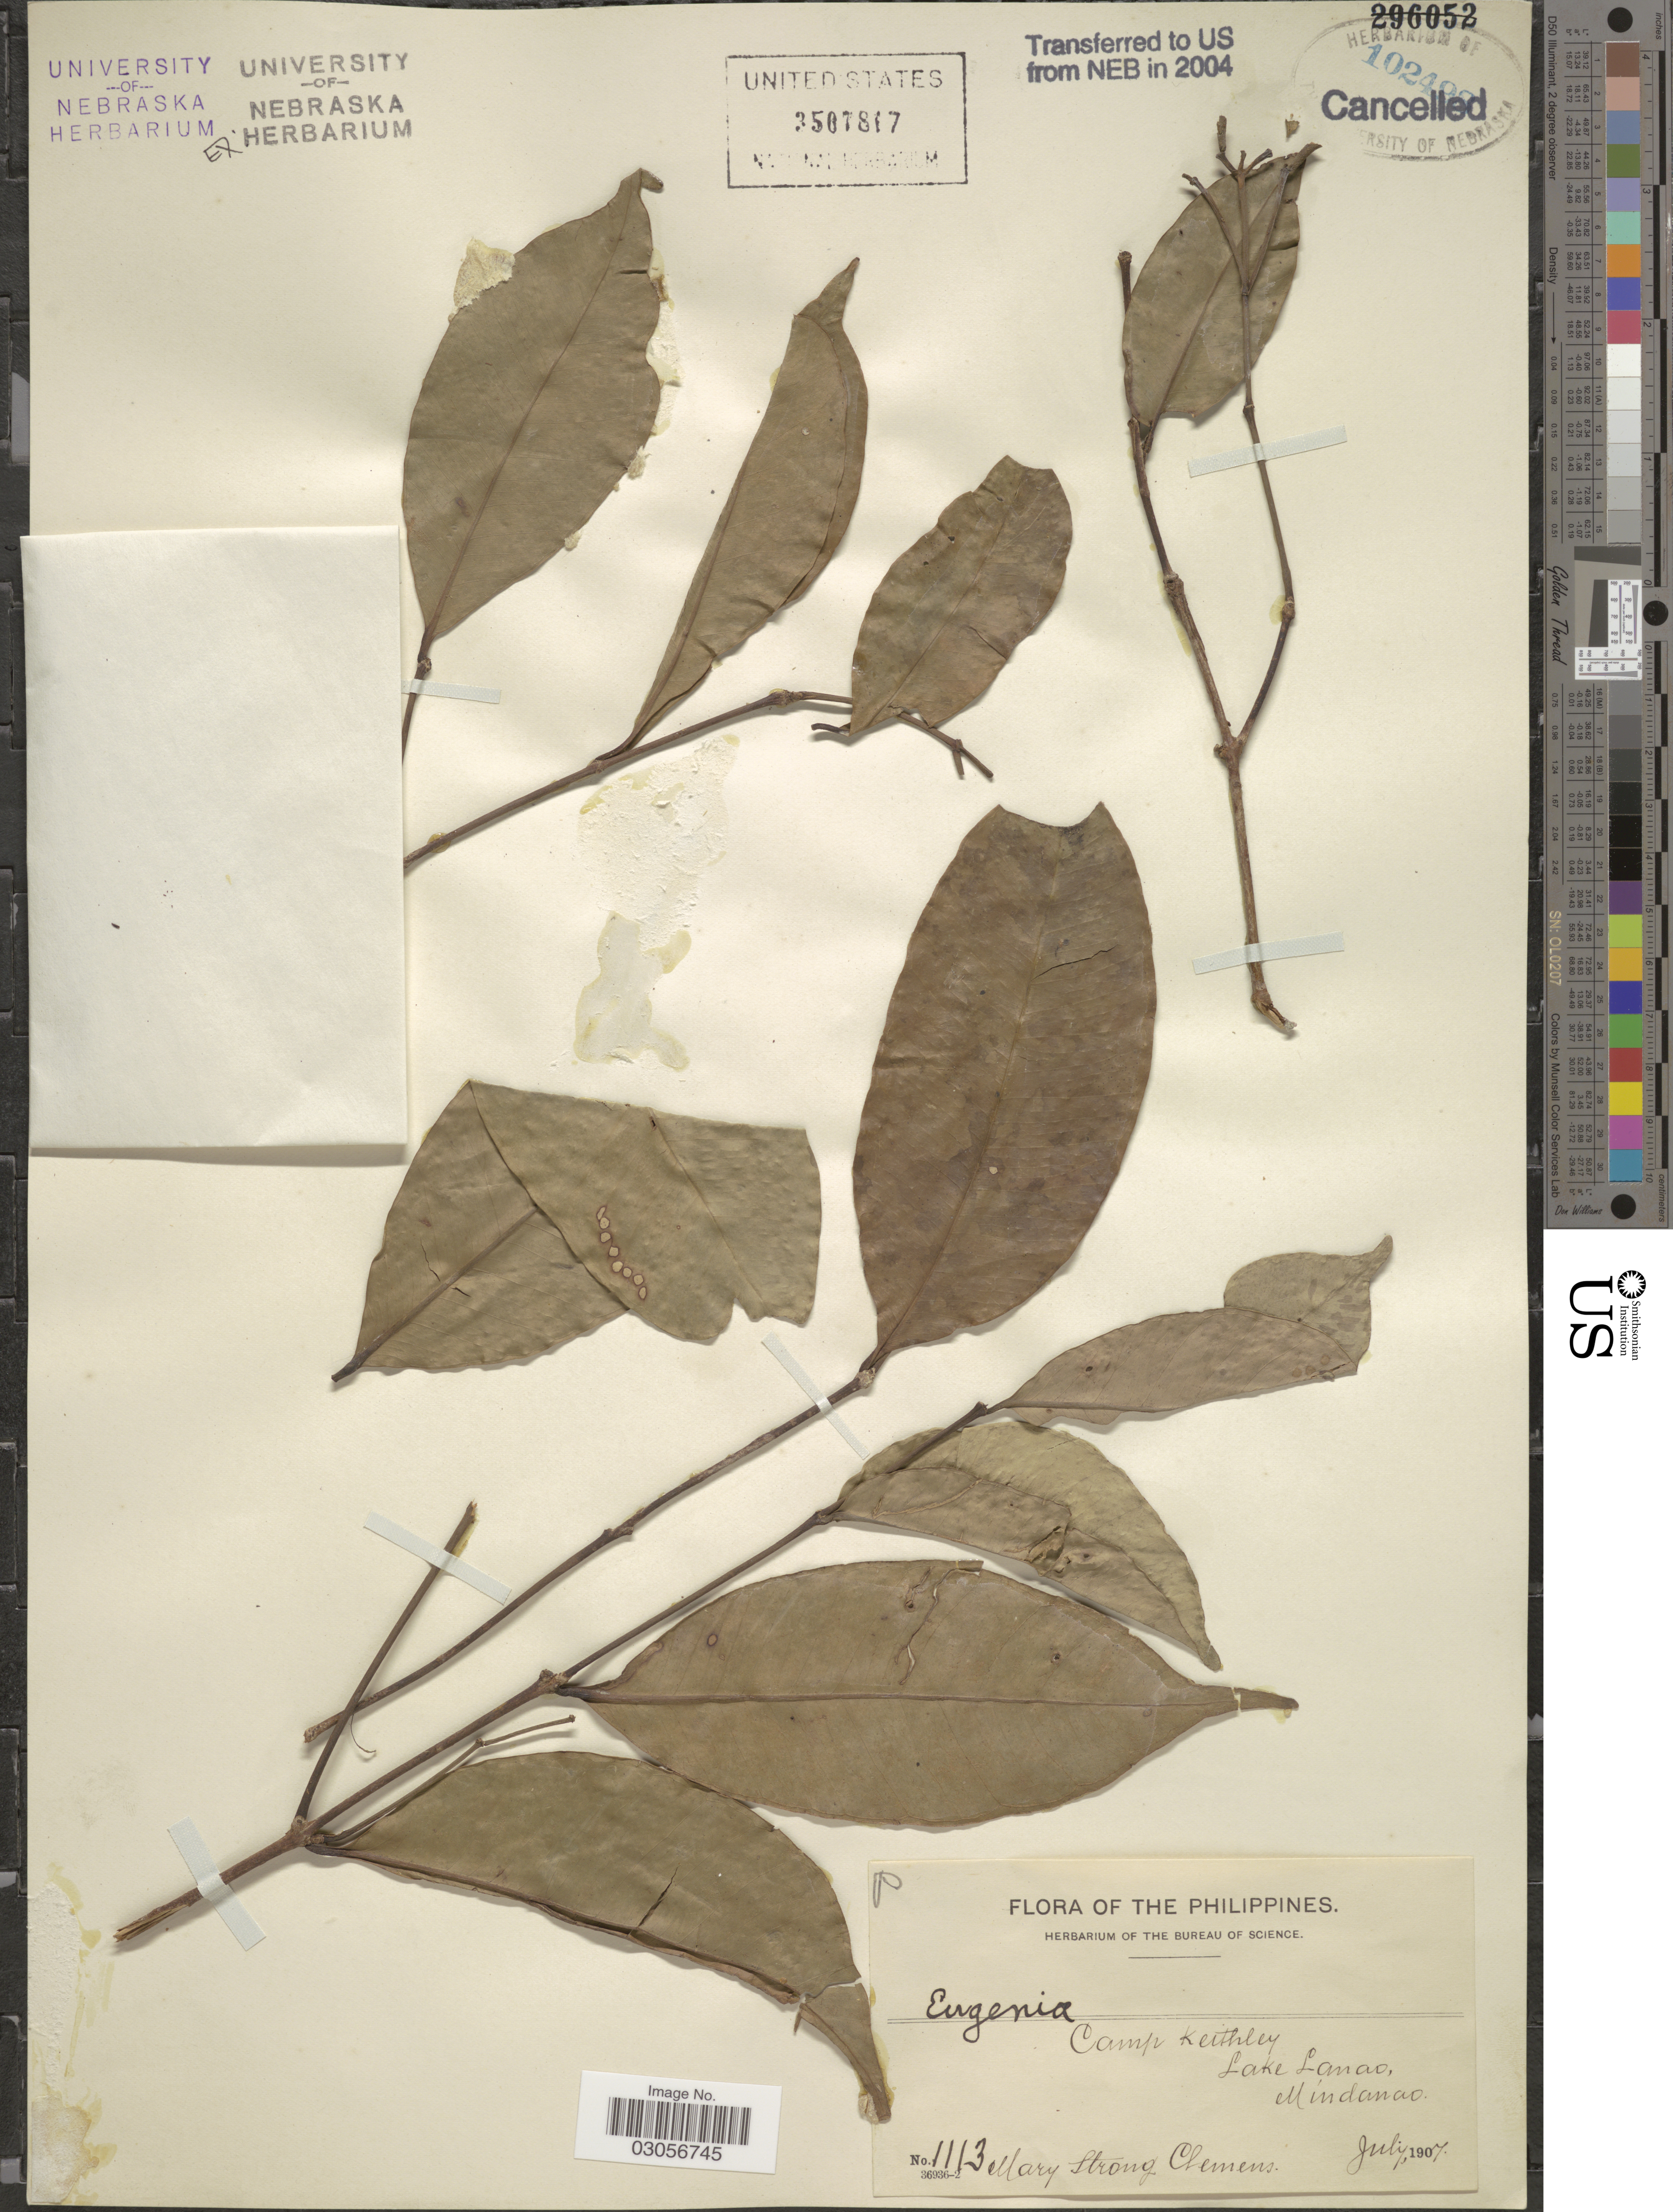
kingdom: Plantae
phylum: Tracheophyta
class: Magnoliopsida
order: Myrtales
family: Myrtaceae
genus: Syzygium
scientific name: Syzygium sp.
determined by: Strong, M. T., (US), Smithsonian Institution - National Museum of Natural History (UNITED STATES)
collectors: M. S. Clemens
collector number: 1113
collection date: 1907-07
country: Philippines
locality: Camp Keithley, Lake Lanao, Mindanao.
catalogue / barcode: US 3507817